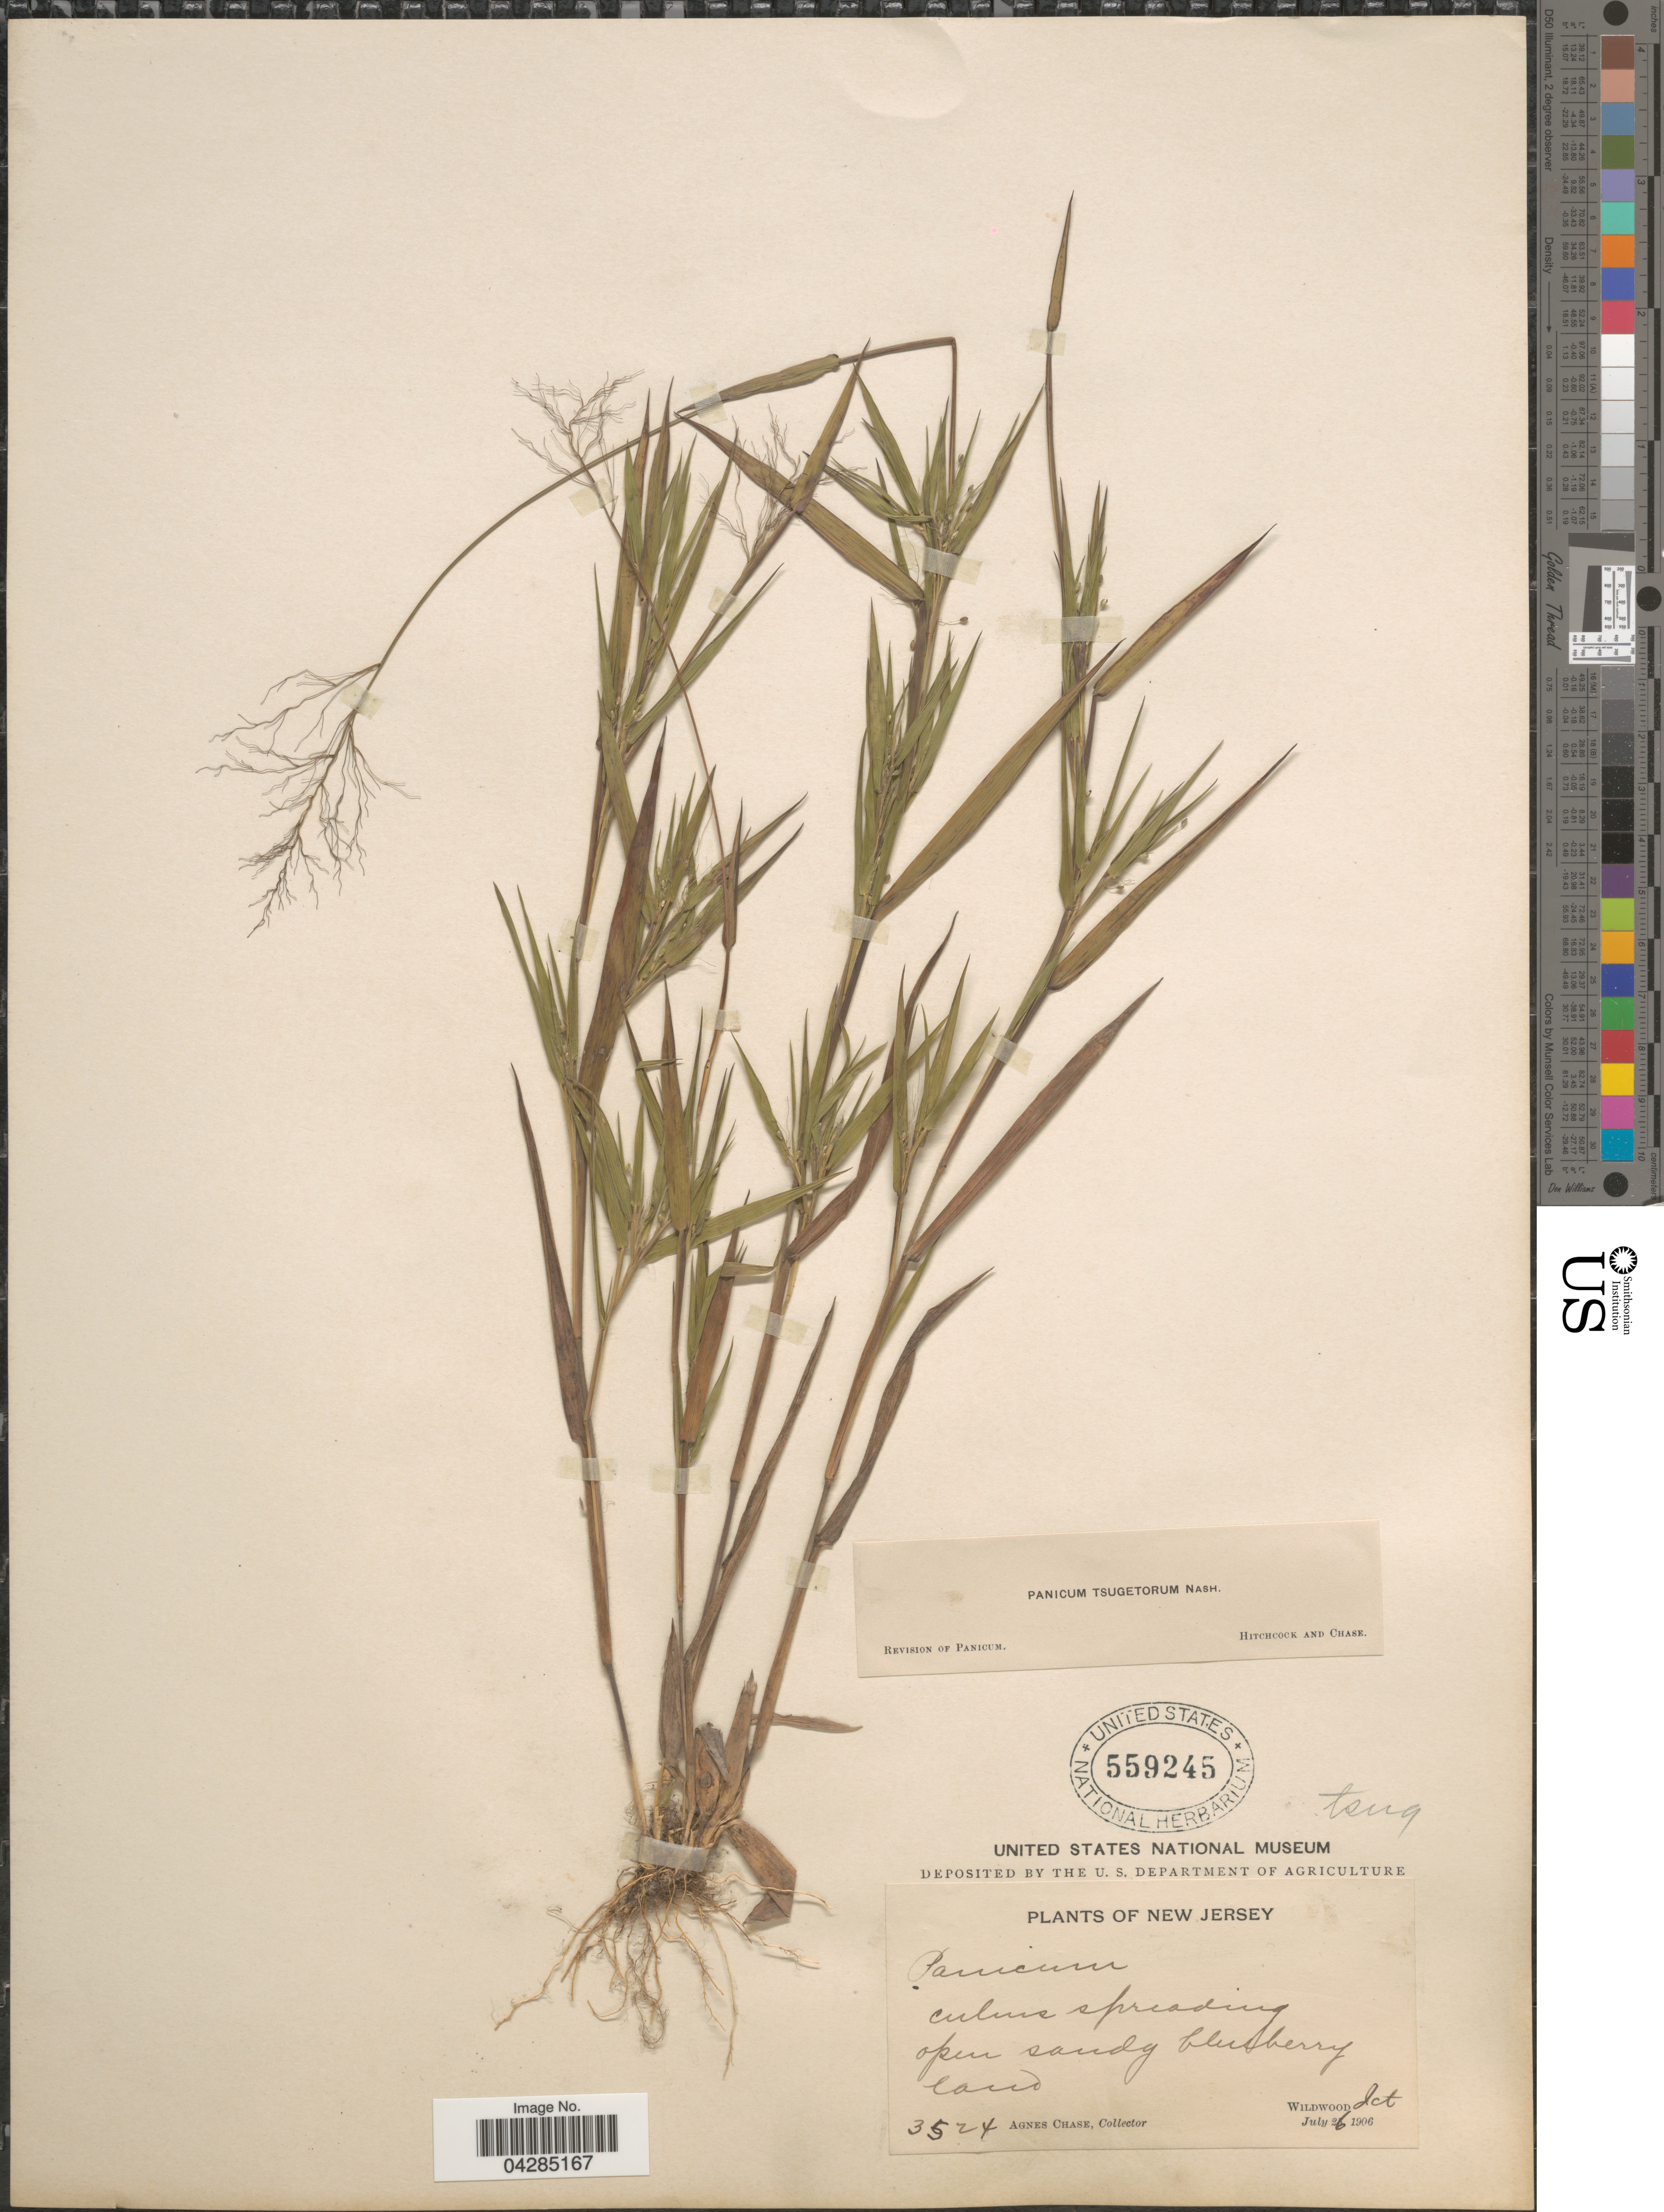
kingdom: Plantae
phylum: Tracheophyta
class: Liliopsida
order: Poales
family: Poaceae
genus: Dichanthelium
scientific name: Dichanthelium portoricense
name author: (Desv. ex Ham.) B.F. Hansen & Wunderlin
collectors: A. Chase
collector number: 3524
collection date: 1906-07-26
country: United States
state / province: New Jersey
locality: Wildwood Jct.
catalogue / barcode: US 559245